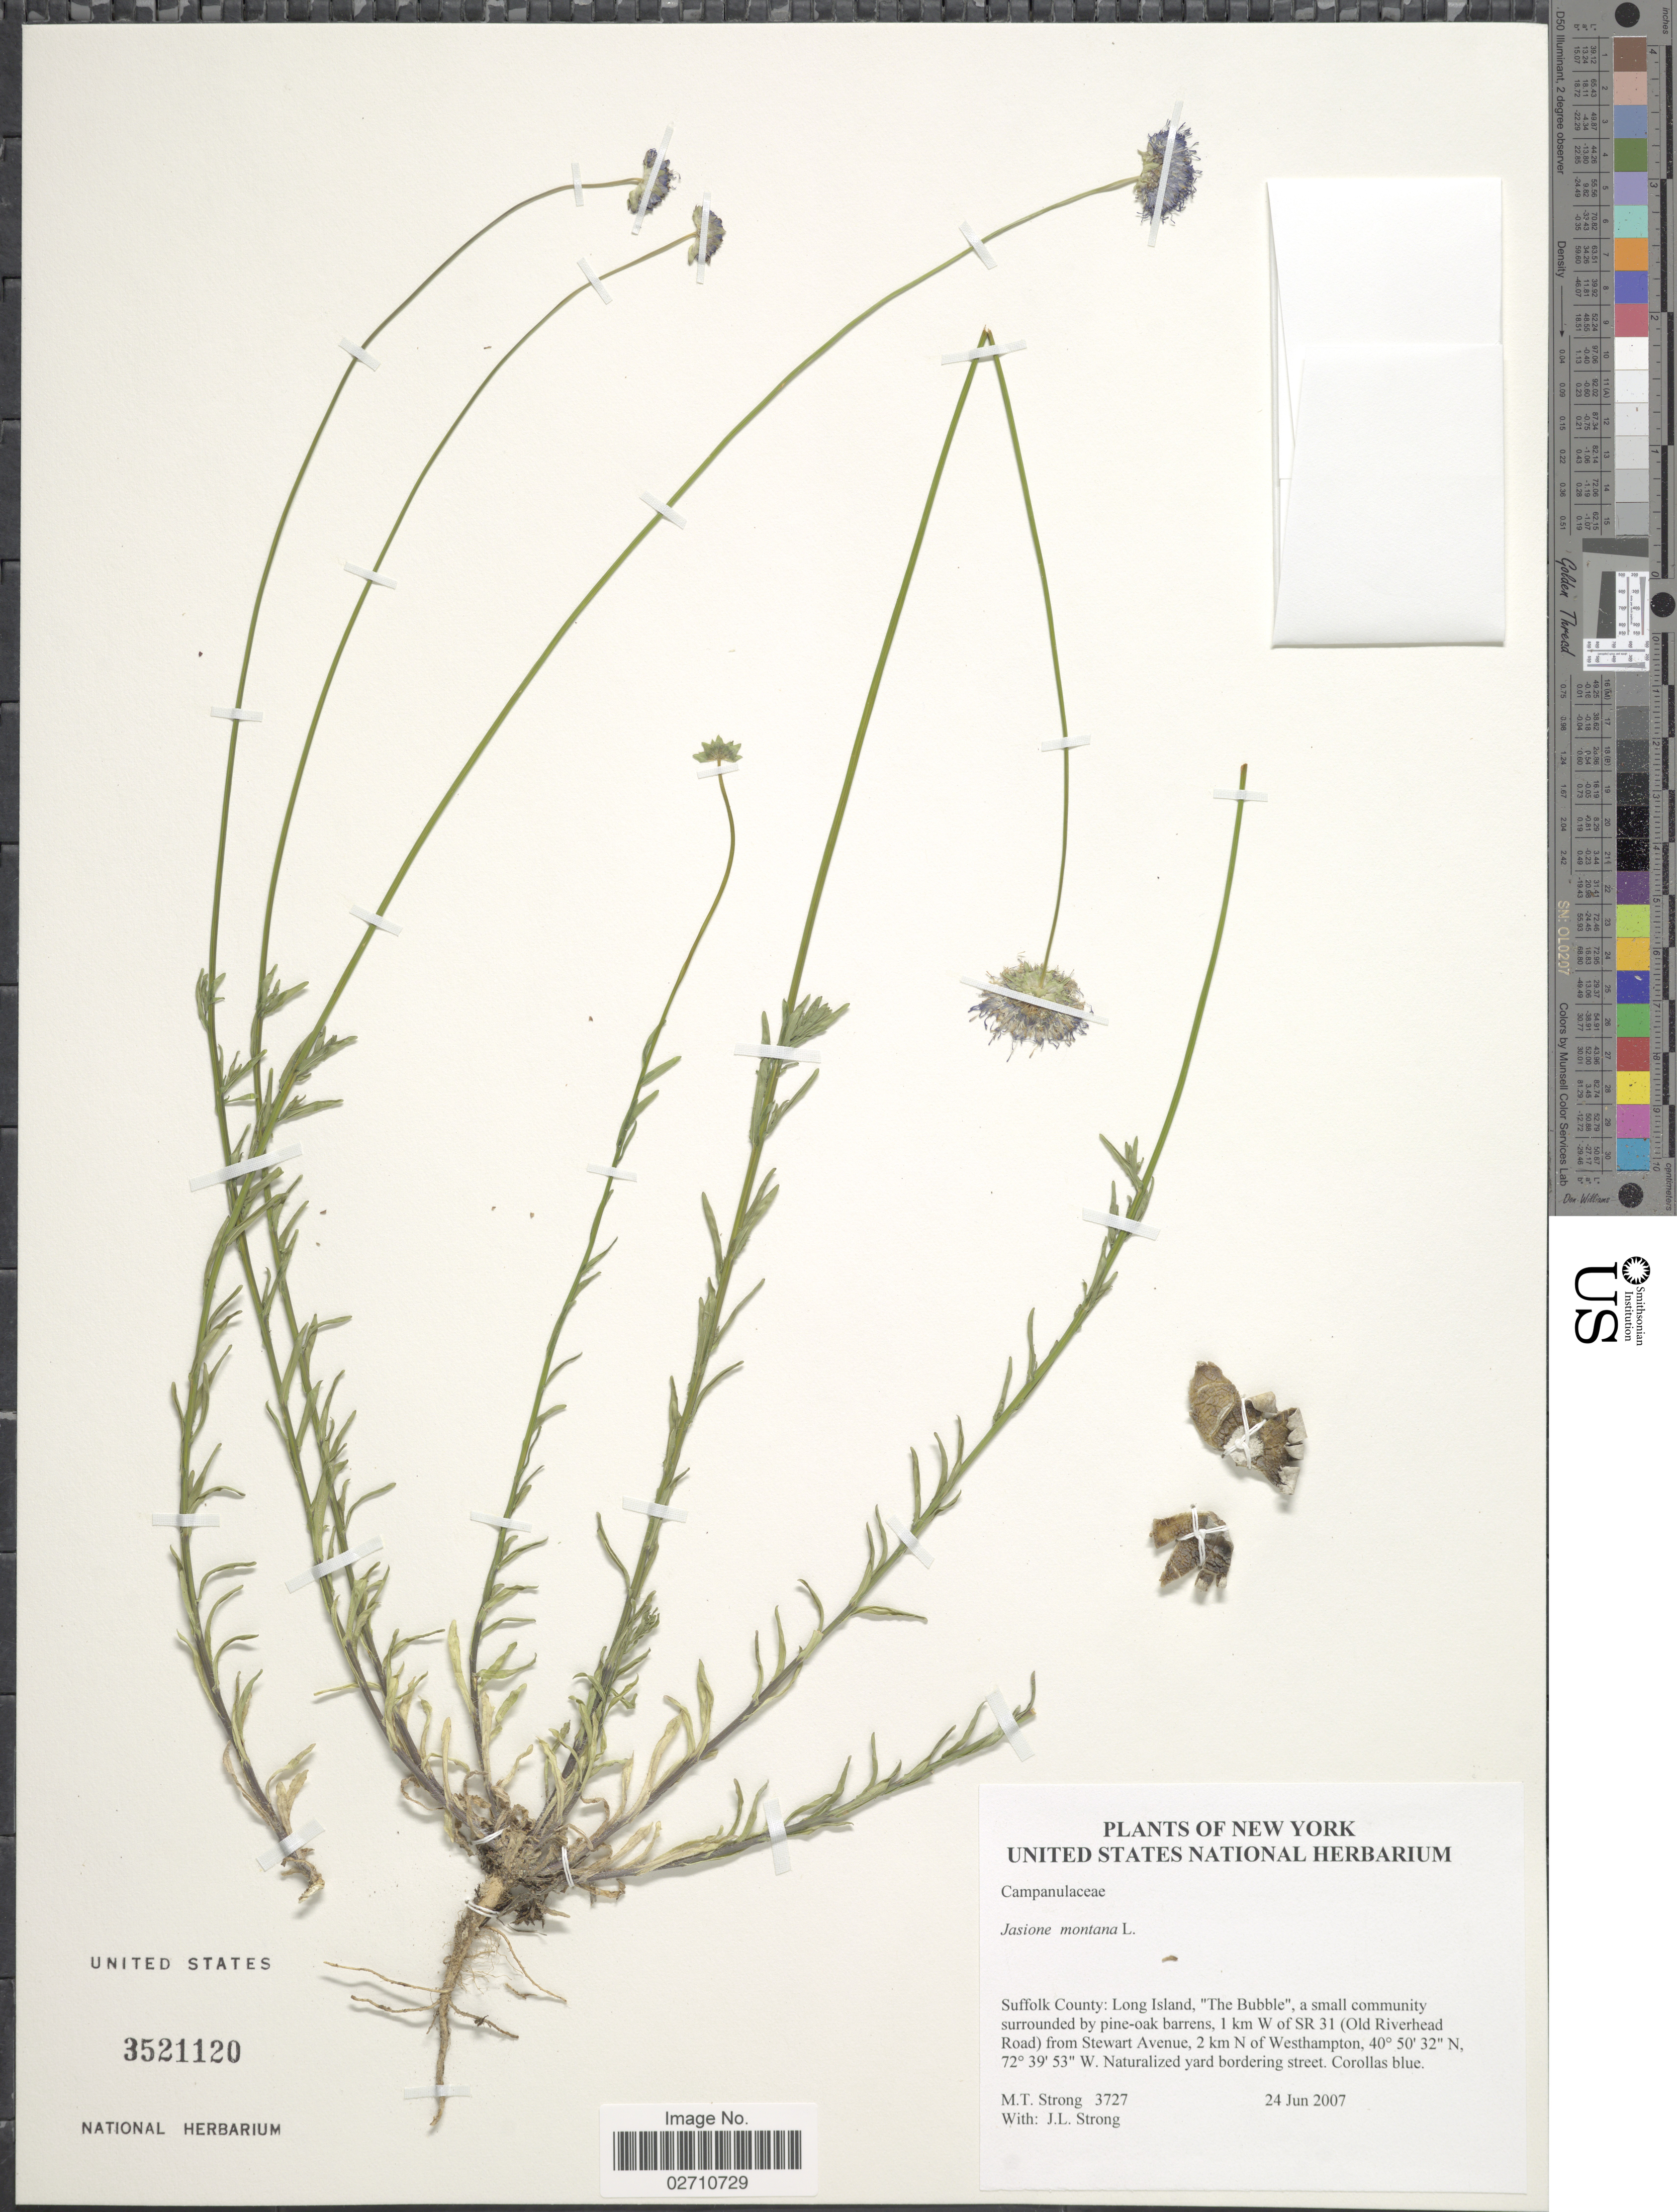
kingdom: Plantae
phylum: Tracheophyta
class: Magnoliopsida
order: Asterales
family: Campanulaceae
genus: Jasione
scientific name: Jasione montana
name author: L.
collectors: M. T. Strong & J. L. Strong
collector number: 3727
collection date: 2007-06-24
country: United States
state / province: New York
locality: Suffolk County: Long Island, "The Bubble", a small community surrounded by pine-oak barrens, 1 km W of SR 31 (Old Riverhead Road) from Stewart Avenue, 2 km N of Westhampton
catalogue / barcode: US 3521120